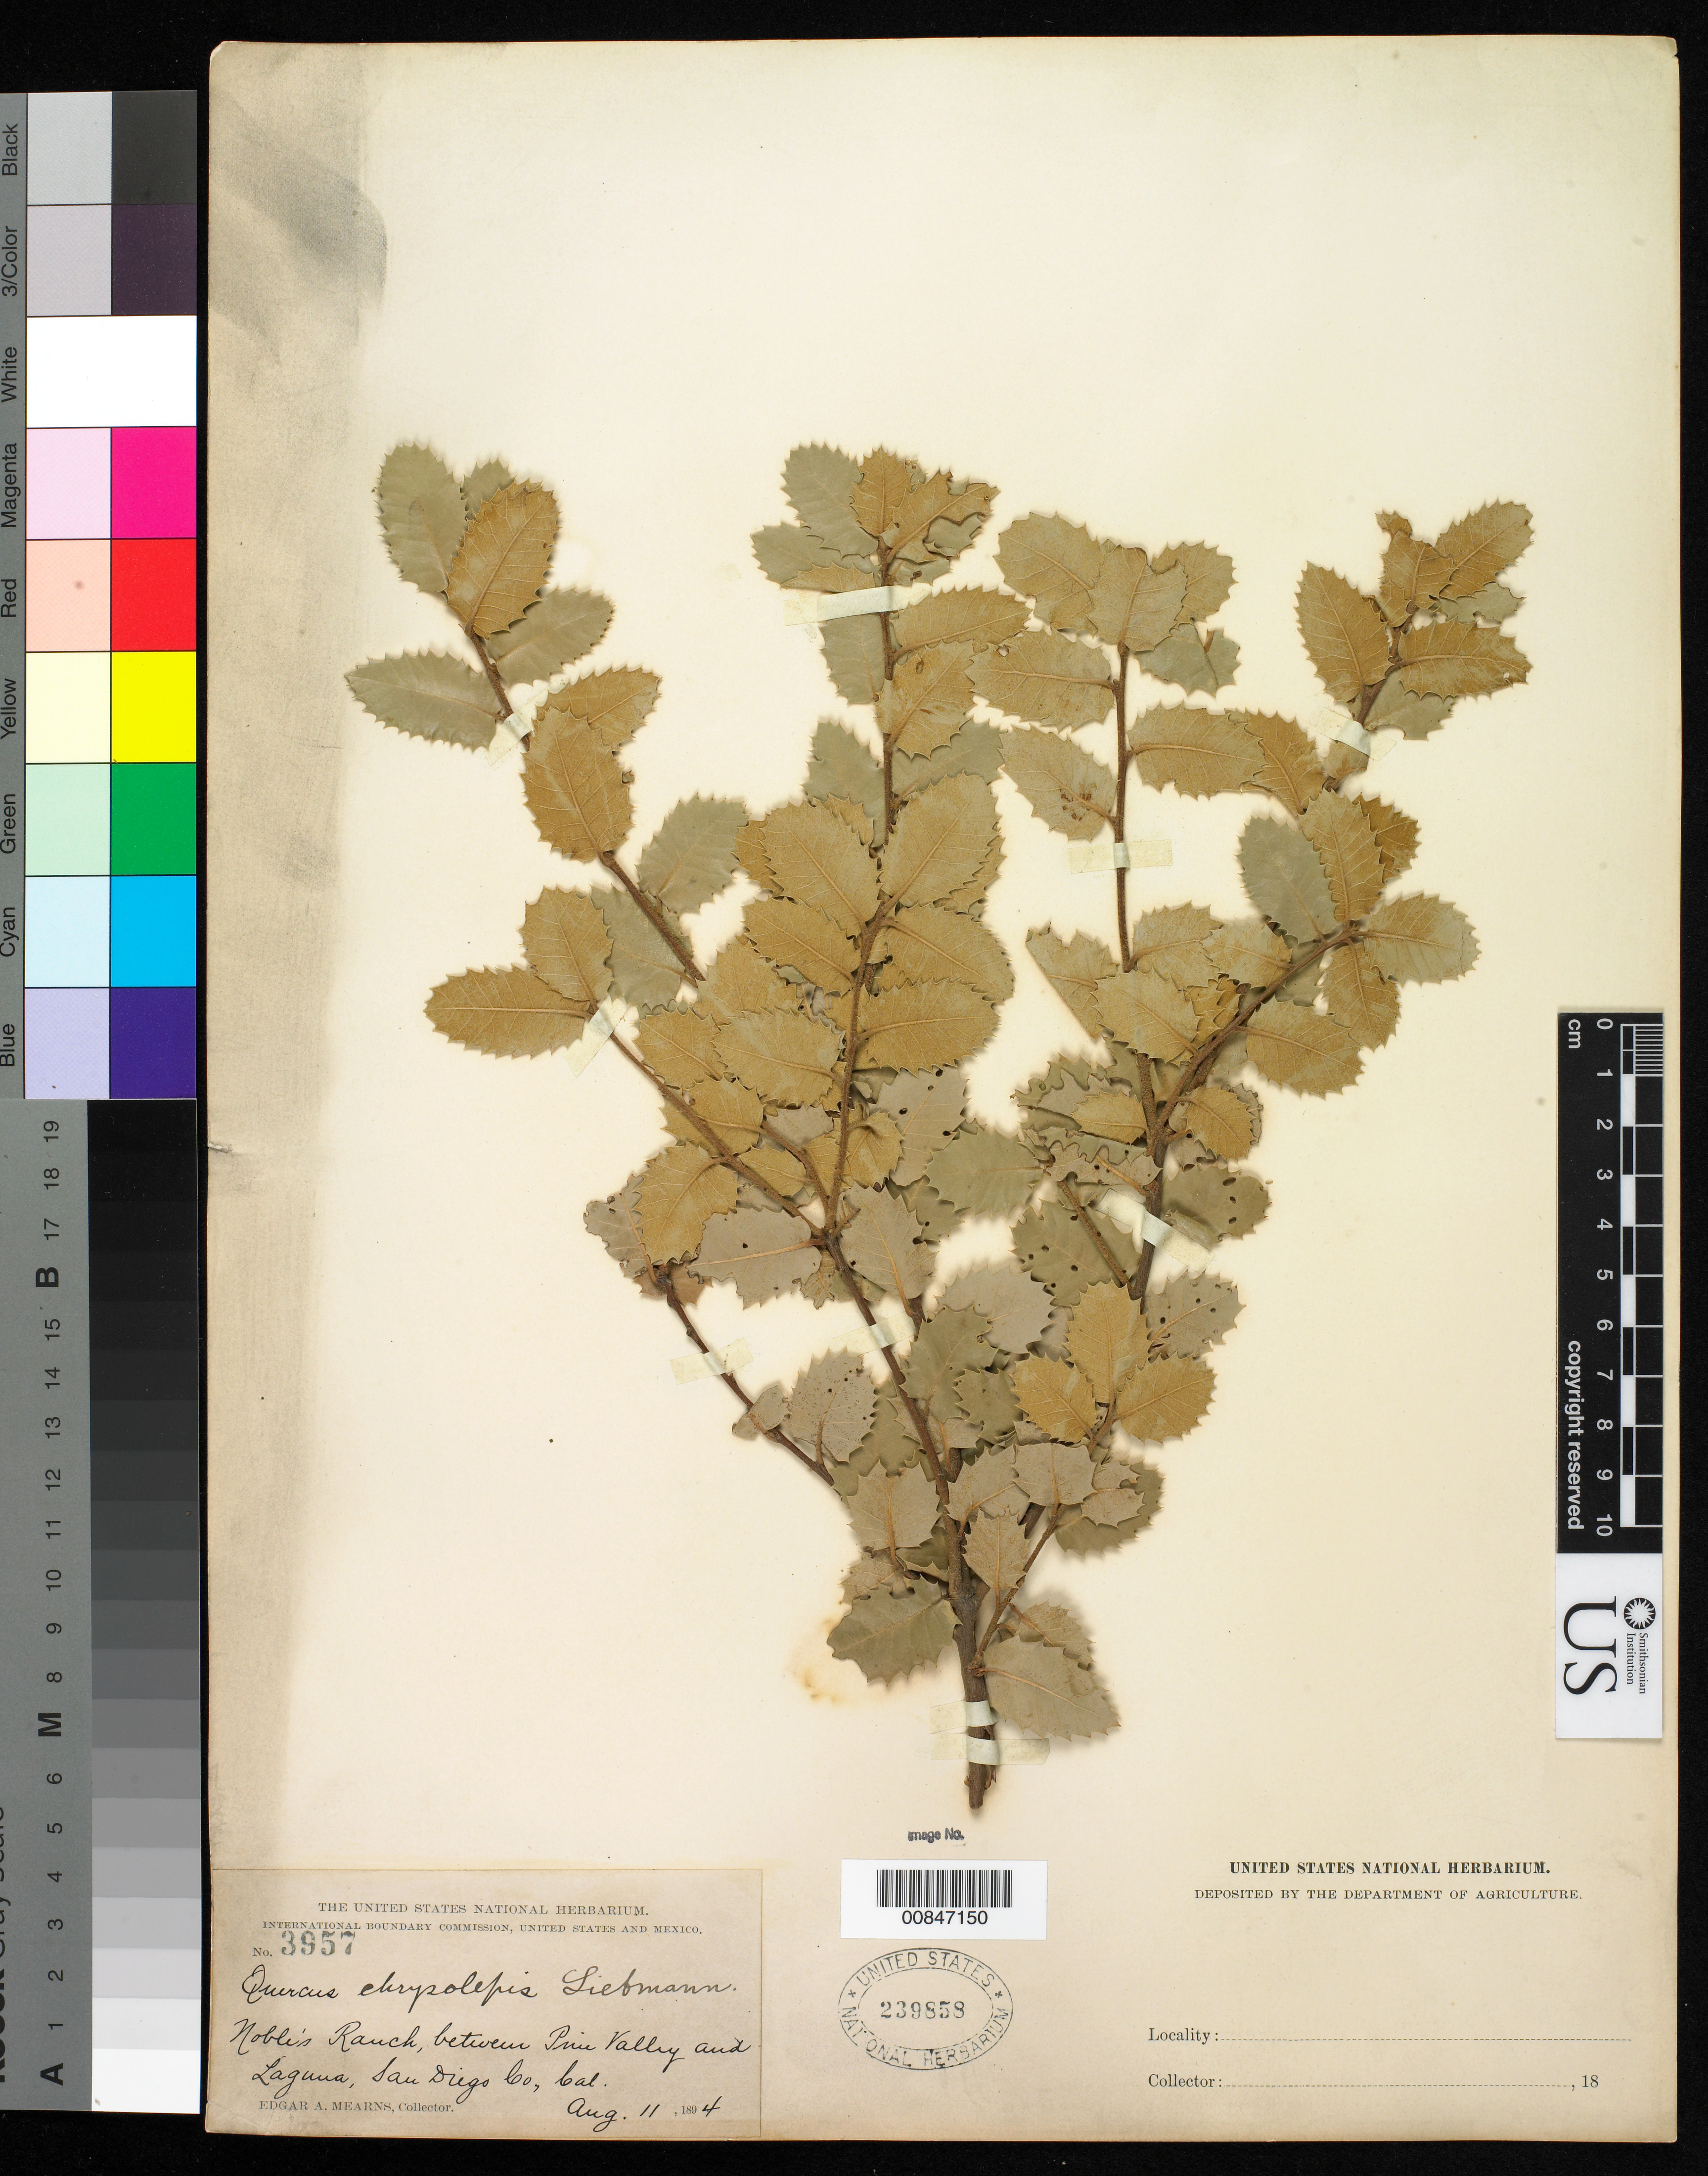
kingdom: Plantae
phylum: Tracheophyta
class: Magnoliopsida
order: Fagales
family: Fagaceae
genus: Quercus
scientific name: Quercus chrysolepis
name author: Liebm.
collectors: E. A. Mearns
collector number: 3957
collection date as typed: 11 Aug 1894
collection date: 1894-08-11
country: United States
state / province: California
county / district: San Diego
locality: Noble's Ranch, between Pine Valley and Laguna, San Diego County, California.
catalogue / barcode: US 239858